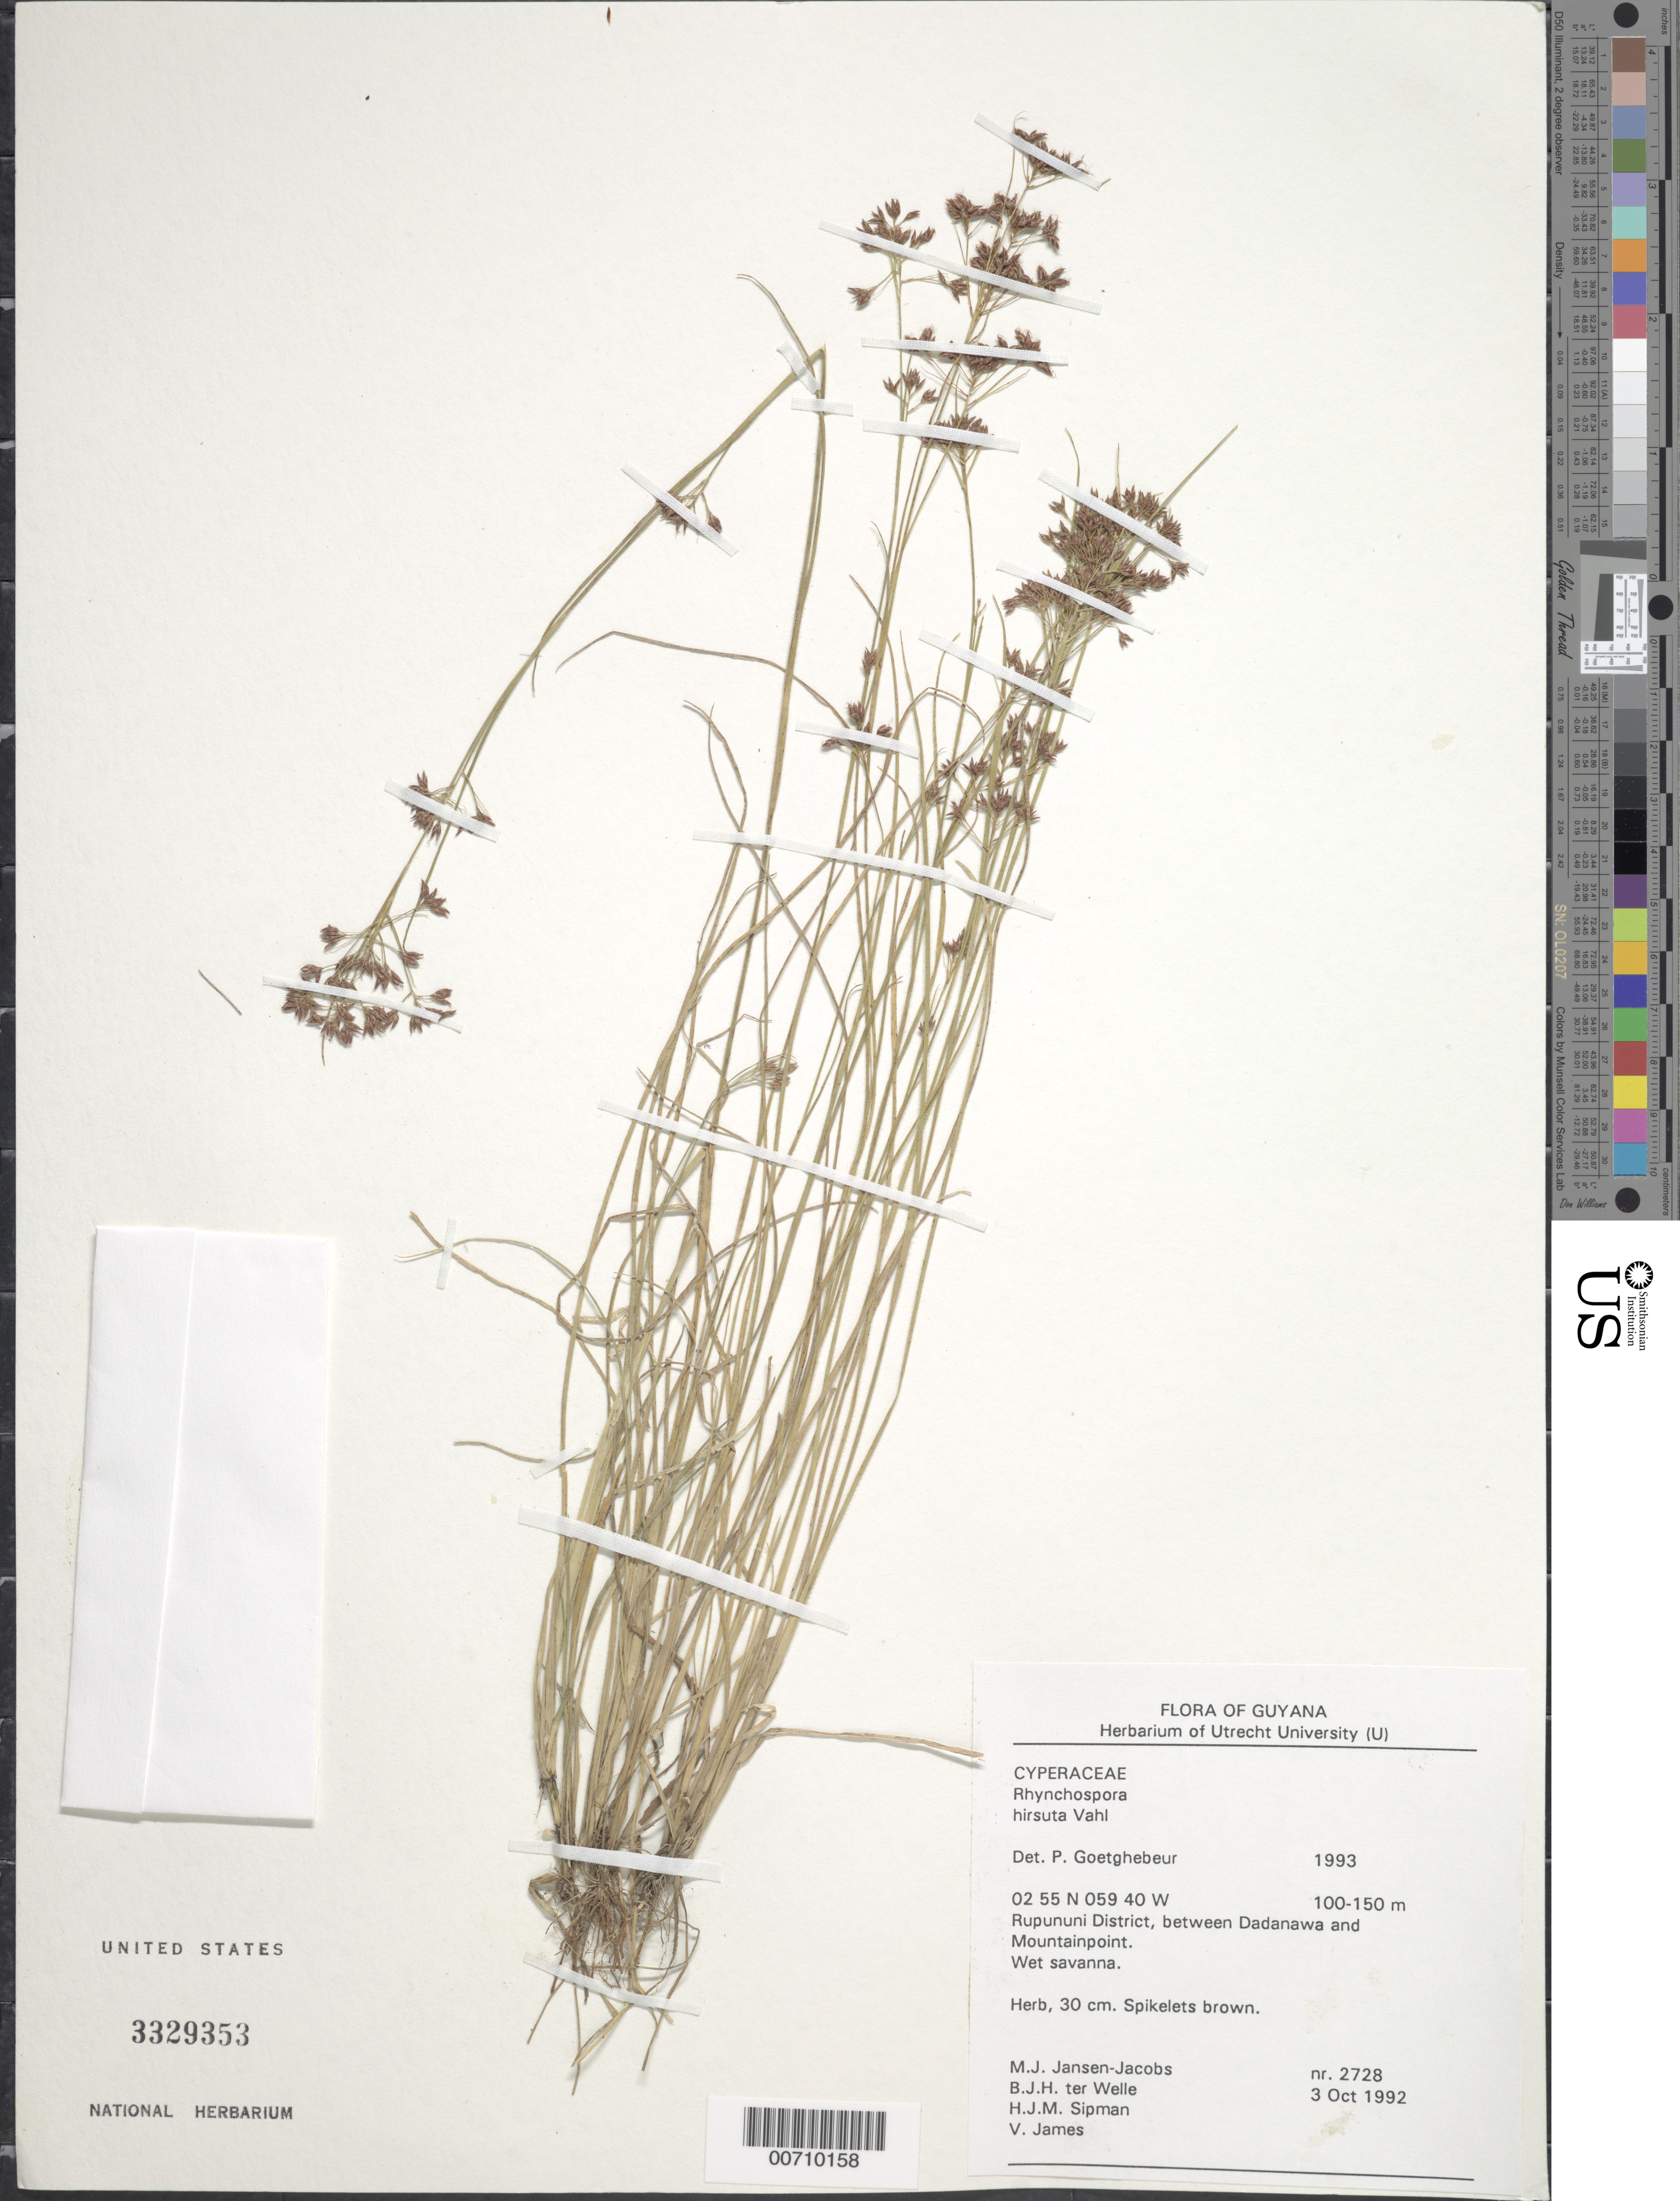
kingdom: Plantae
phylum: Tracheophyta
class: Liliopsida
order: Poales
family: Cyperaceae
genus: Rhynchospora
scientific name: Rhynchospora hirsuta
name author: (Vahl) Vahl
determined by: Goetghebeur, P.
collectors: M. J. Jansen-Jacobs, B. Welle, H. J. M. Sipman & V. James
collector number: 2728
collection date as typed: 3-Oct-92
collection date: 1992-10-03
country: Guyana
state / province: U. Takutu-U. Essequibo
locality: Rupununi District, between Dadanawa and Mountainpoint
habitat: Wet savanna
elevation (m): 100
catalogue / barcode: US 3329353